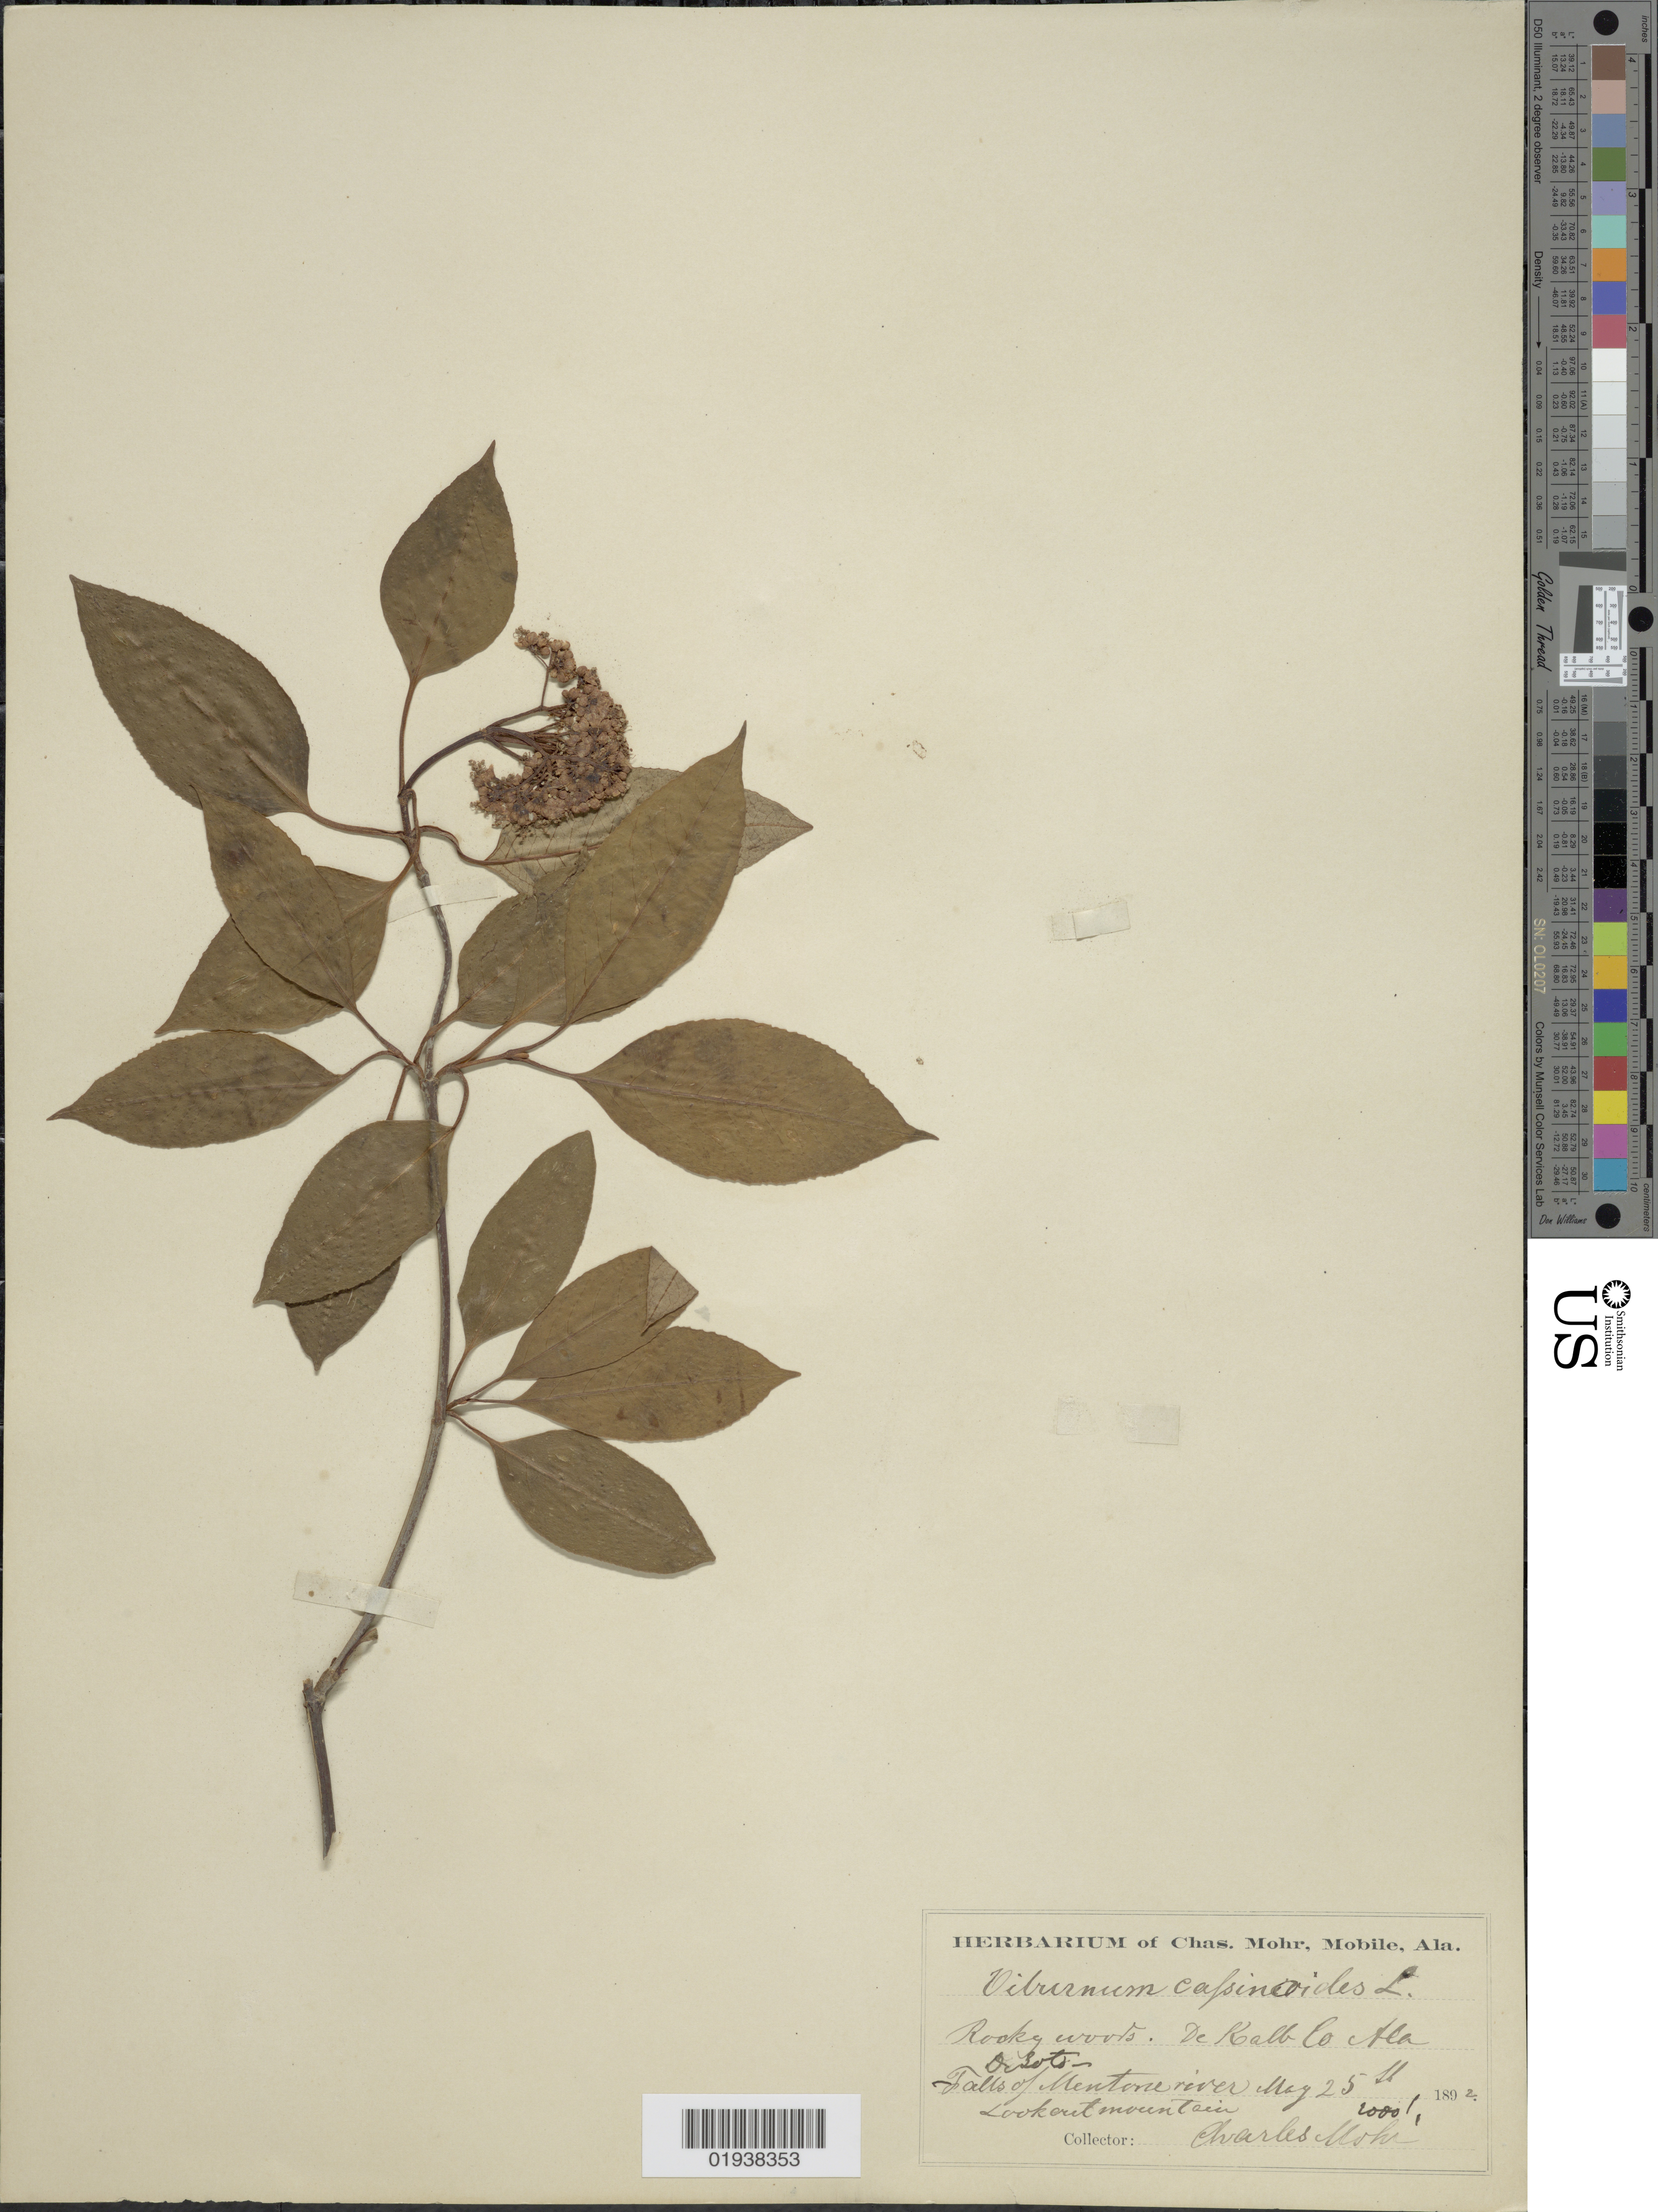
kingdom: Plantae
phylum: Tracheophyta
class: Magnoliopsida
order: Dipsacales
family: Viburnaceae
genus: Viburnum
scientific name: Viburnum cassinoides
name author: L.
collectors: Mohr, C. T. (herbarium)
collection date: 1892-05-25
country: United States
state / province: Alabama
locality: De Kalb Co. De Soto. Falls of Mentone river. Lookout mountain.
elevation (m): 610